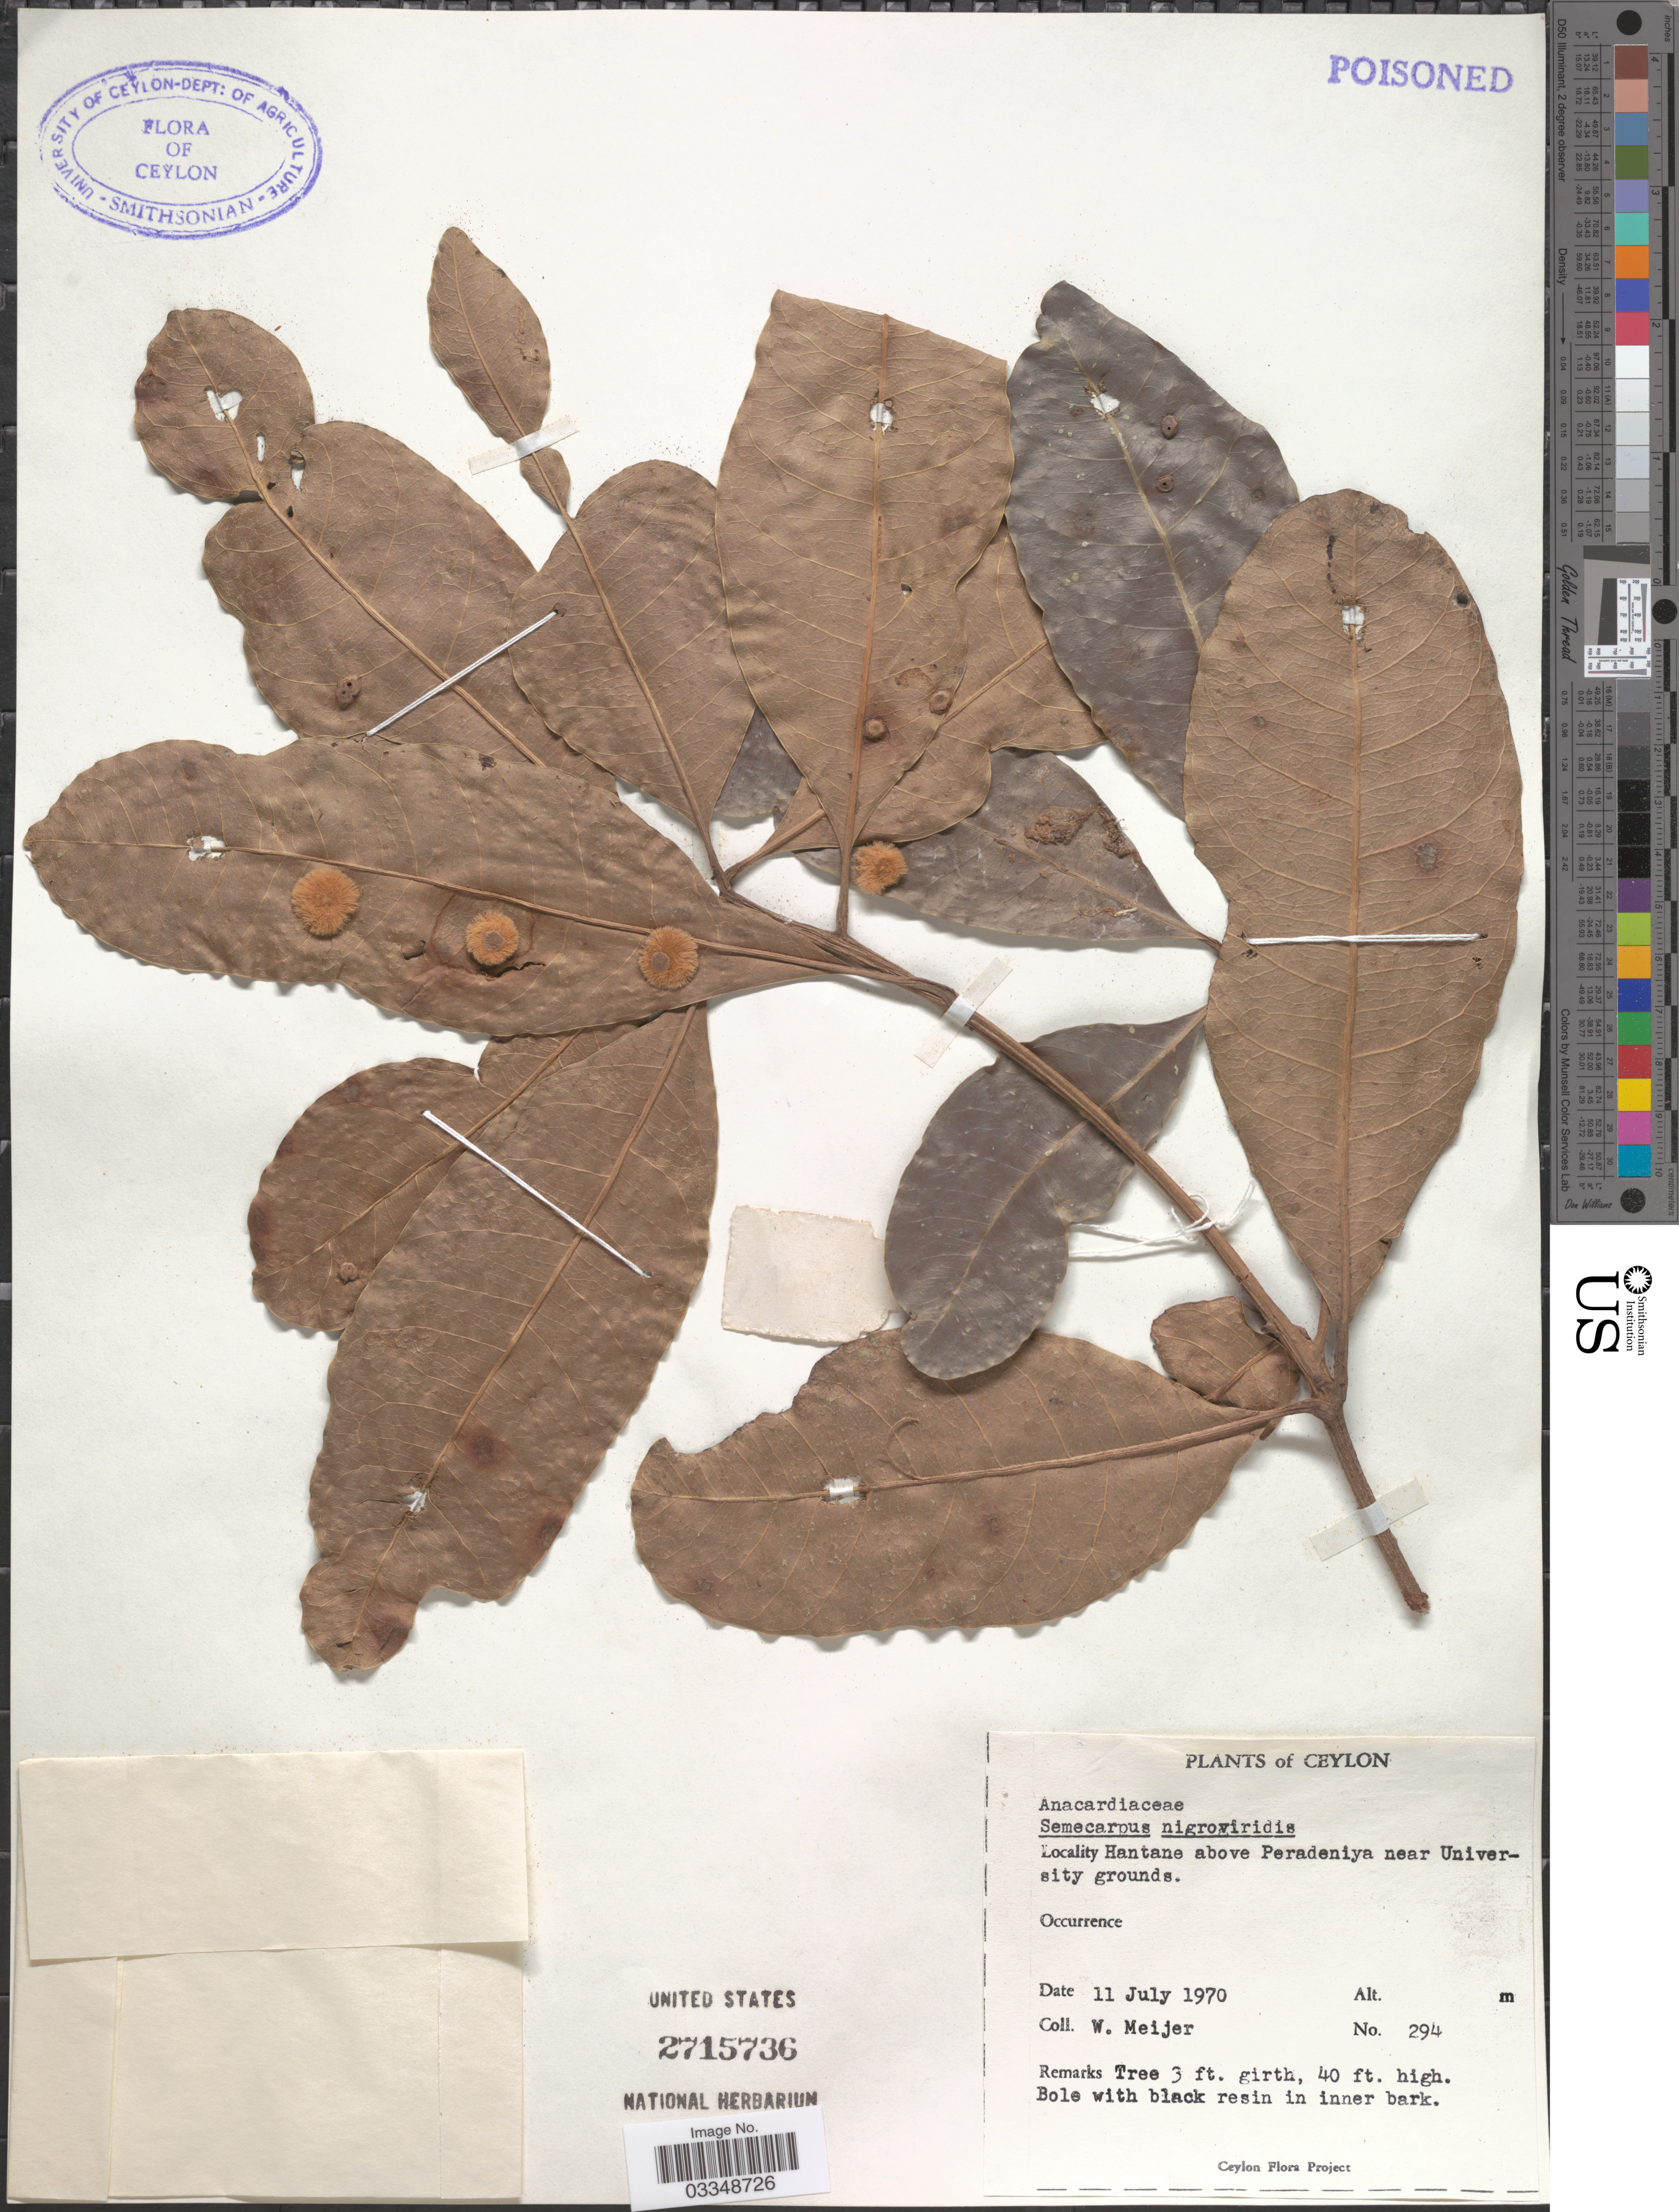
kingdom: Plantae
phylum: Tracheophyta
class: Magnoliopsida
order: Sapindales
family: Anacardiaceae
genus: Semecarpus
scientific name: Semecarpus nigroviridis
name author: Thwaites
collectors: W. Meijer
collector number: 294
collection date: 1970-07-11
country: Sri Lanka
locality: Ceylon. Hantane above Peradeniya near University grounds.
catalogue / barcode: US 2715736